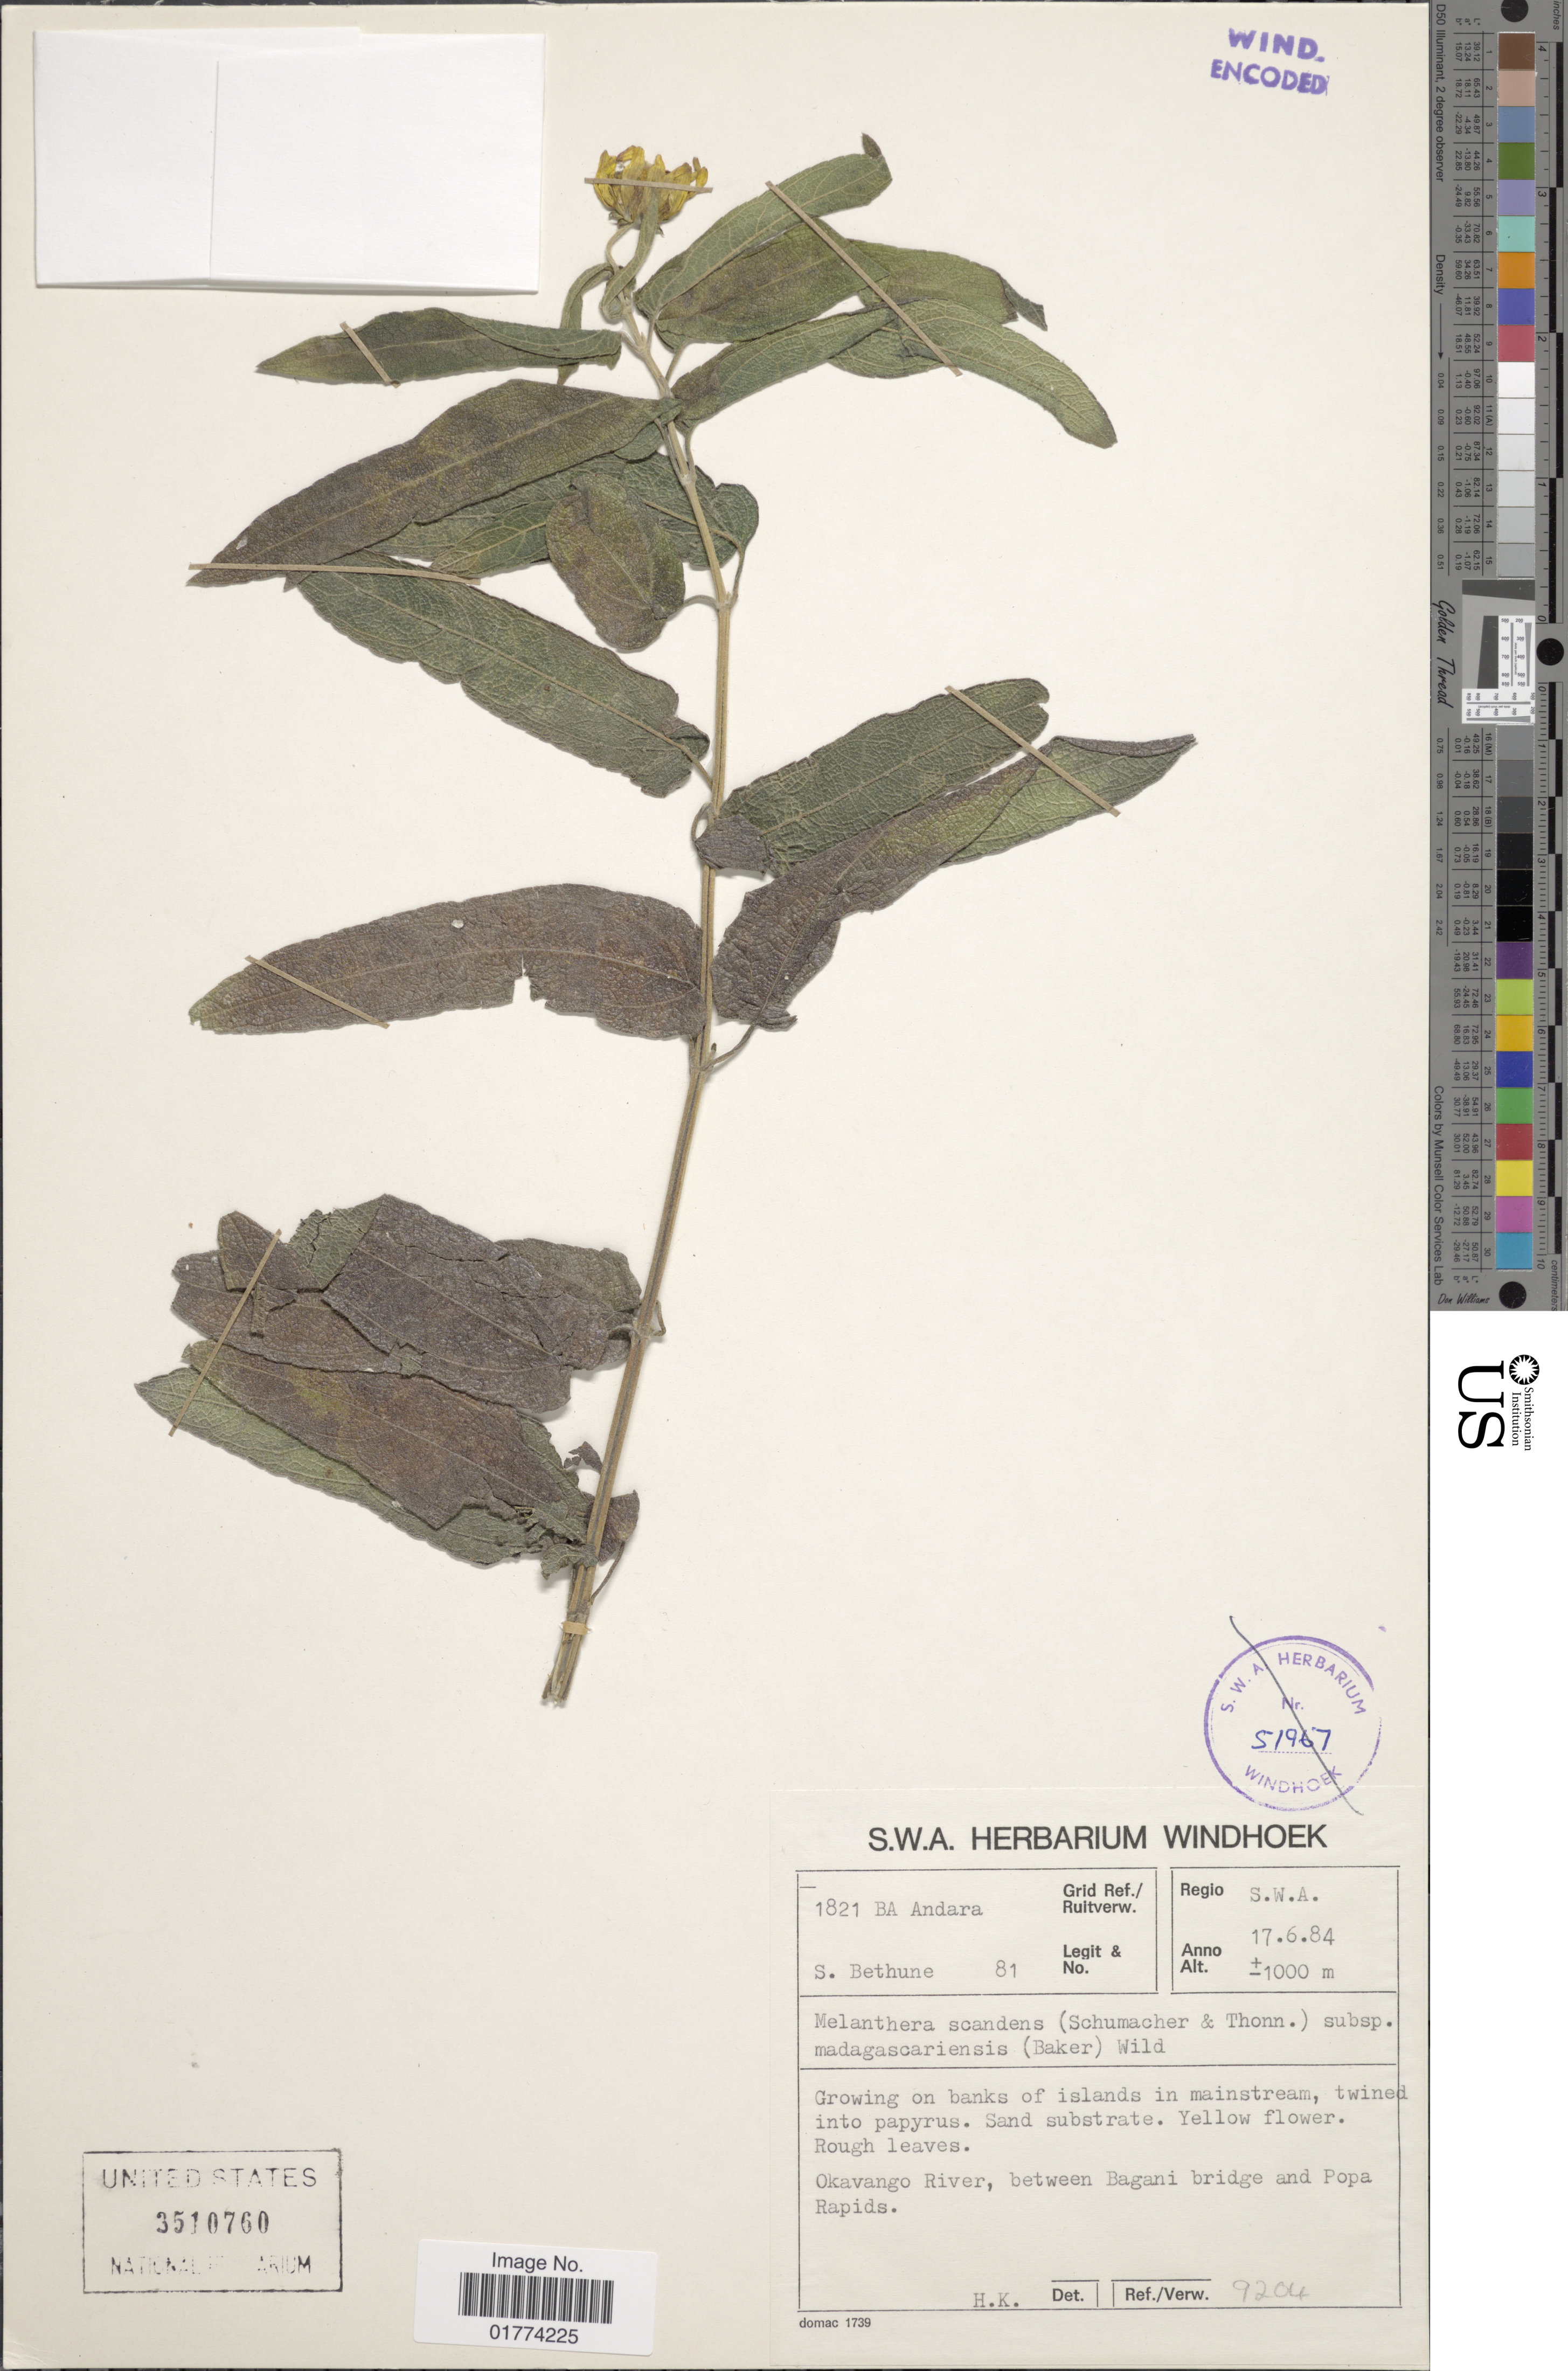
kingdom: Plantae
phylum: Tracheophyta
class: Magnoliopsida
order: Asterales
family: Asteraceae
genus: Melanthera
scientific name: Melanthera scandens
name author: (Schumach. & Thonn.) Brenan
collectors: S. Bethune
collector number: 81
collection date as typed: Transcribed d/m/y: 17/6/84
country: Namibia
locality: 1821 BA Andara, S.W.A. Okavango River, between Bagani bridge and Popa Rapids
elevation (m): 1000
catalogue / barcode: US 3510760